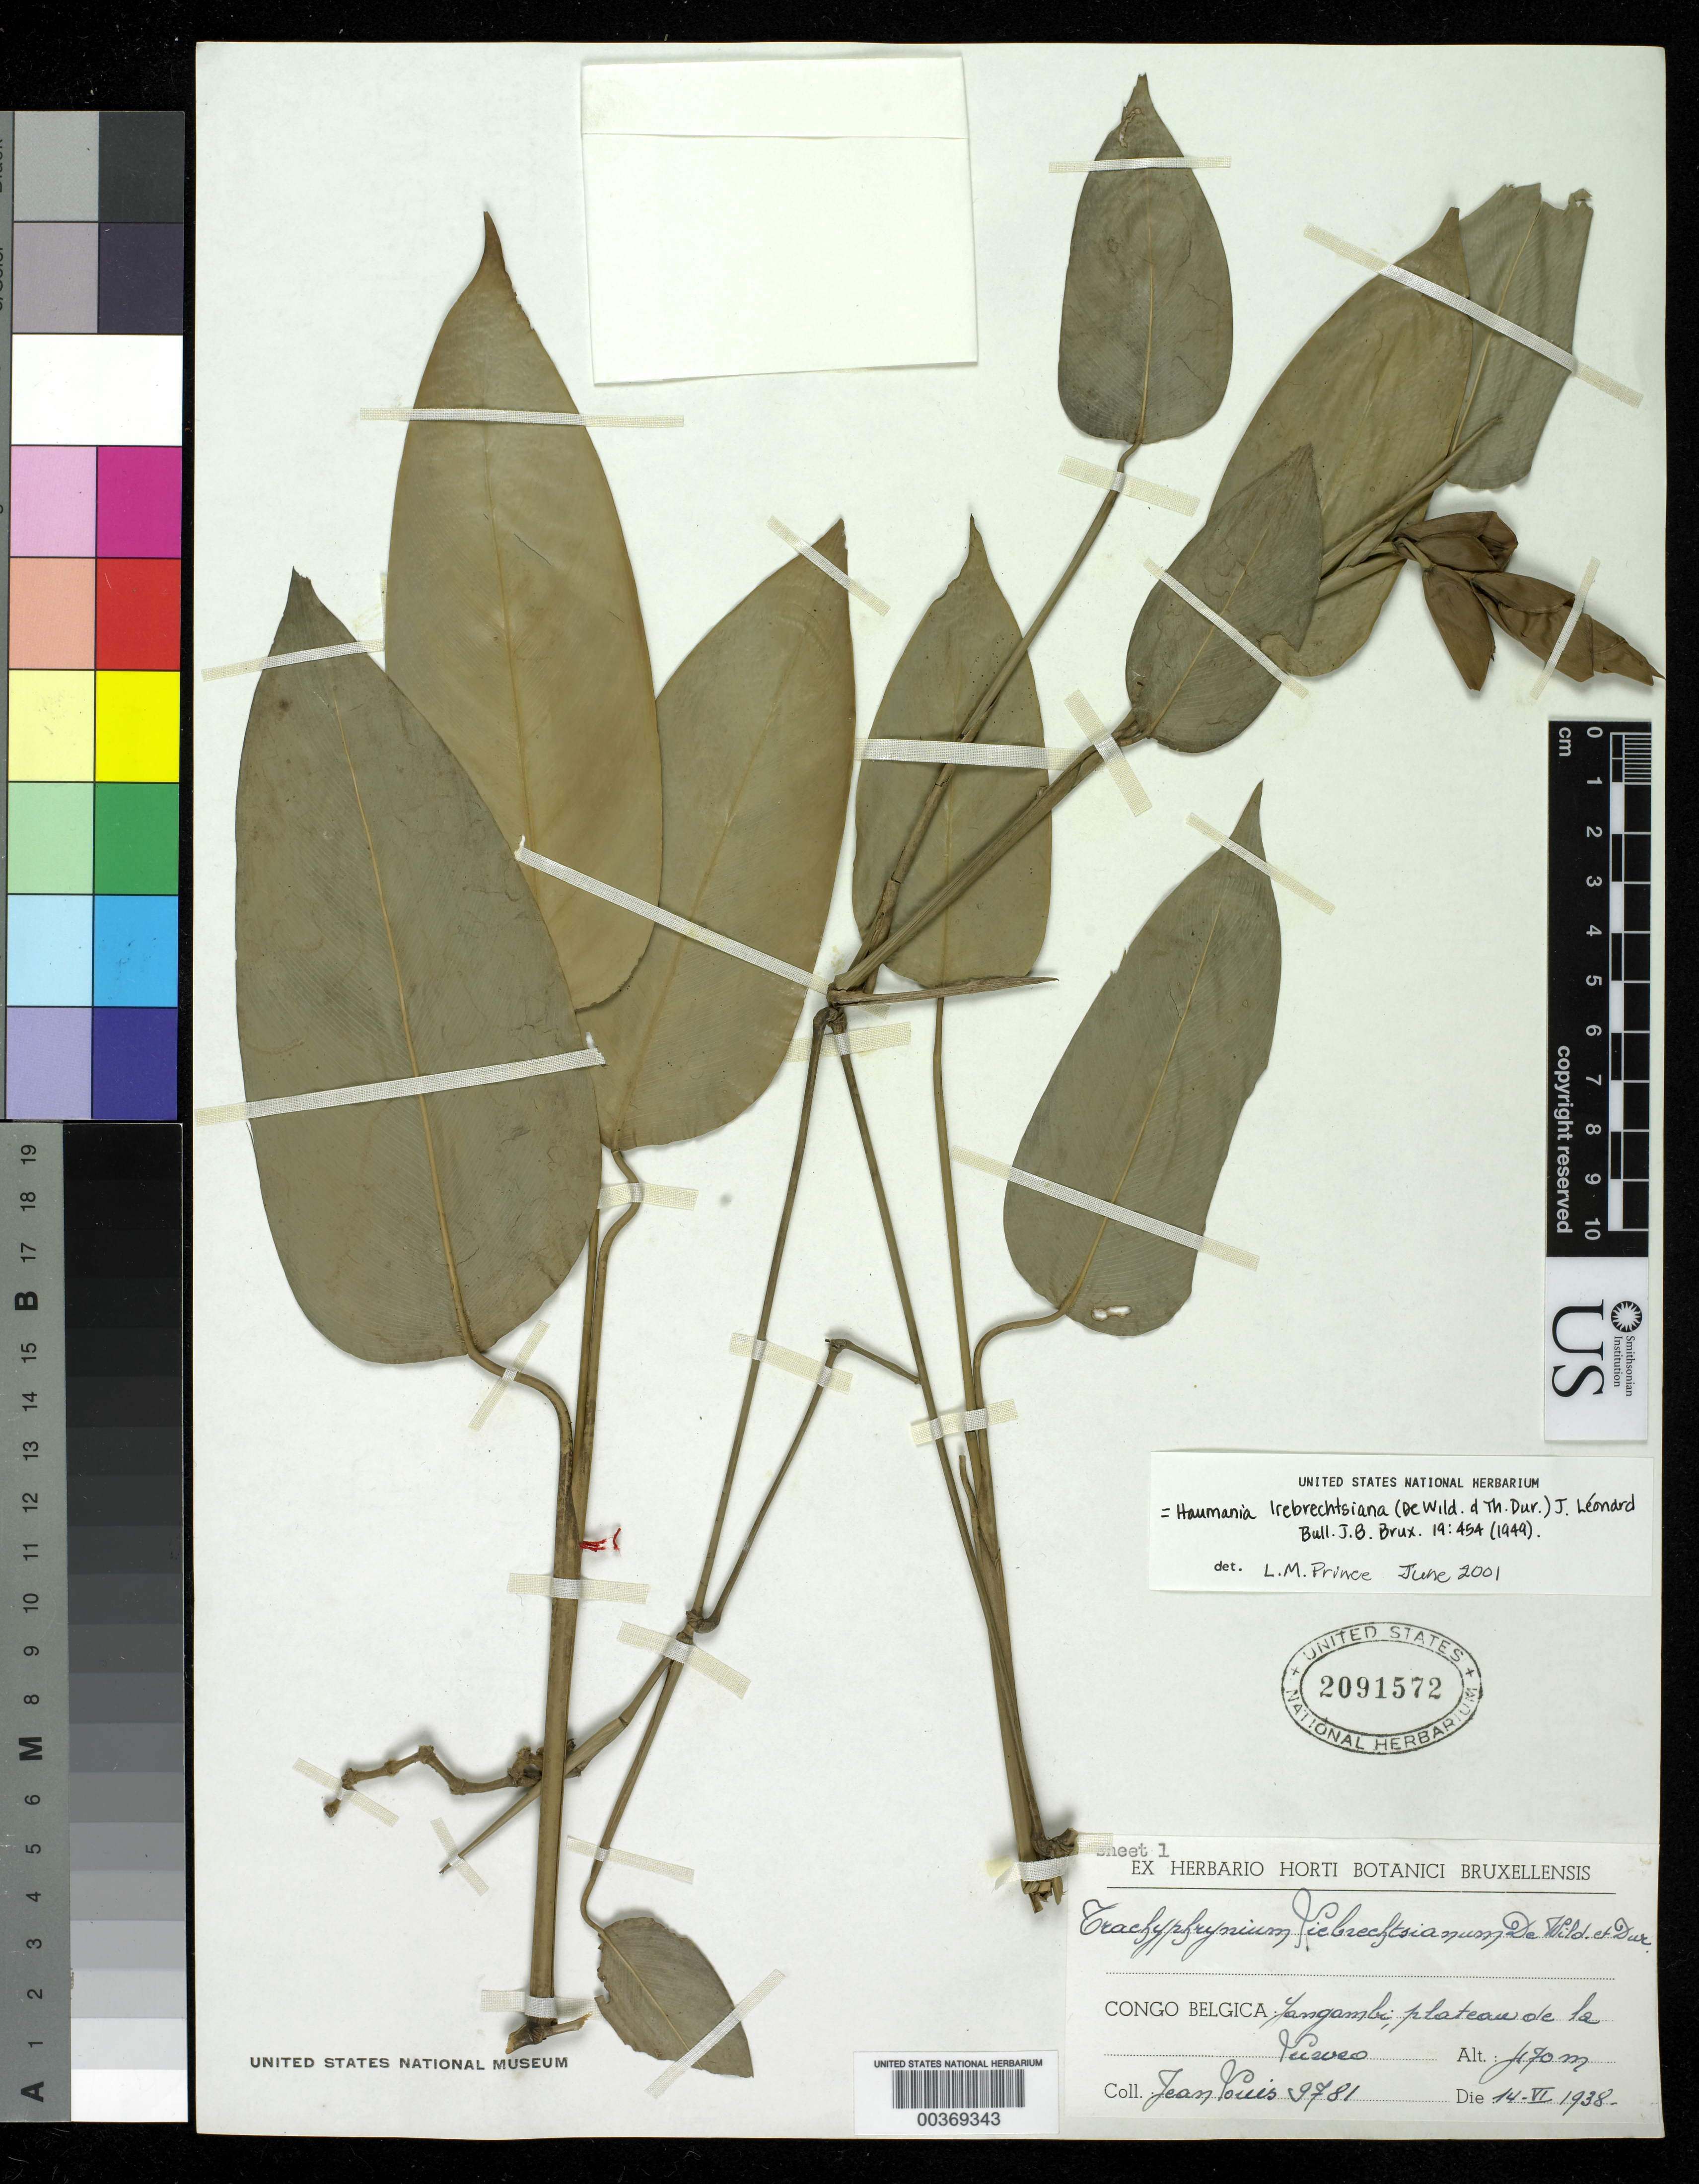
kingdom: Plantae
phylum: Tracheophyta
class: Liliopsida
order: Zingiberales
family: Marantaceae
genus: Haumania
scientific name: Haumania liebrechtsiana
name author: C.M. Evrard & Bamps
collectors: J. Louis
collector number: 9781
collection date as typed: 14 Jun 1938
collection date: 1938-06-14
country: Congo, Democratic Republic of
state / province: Tshopo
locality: Congo belgica, yangambi, plateau de la lusvso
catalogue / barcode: US 2091572